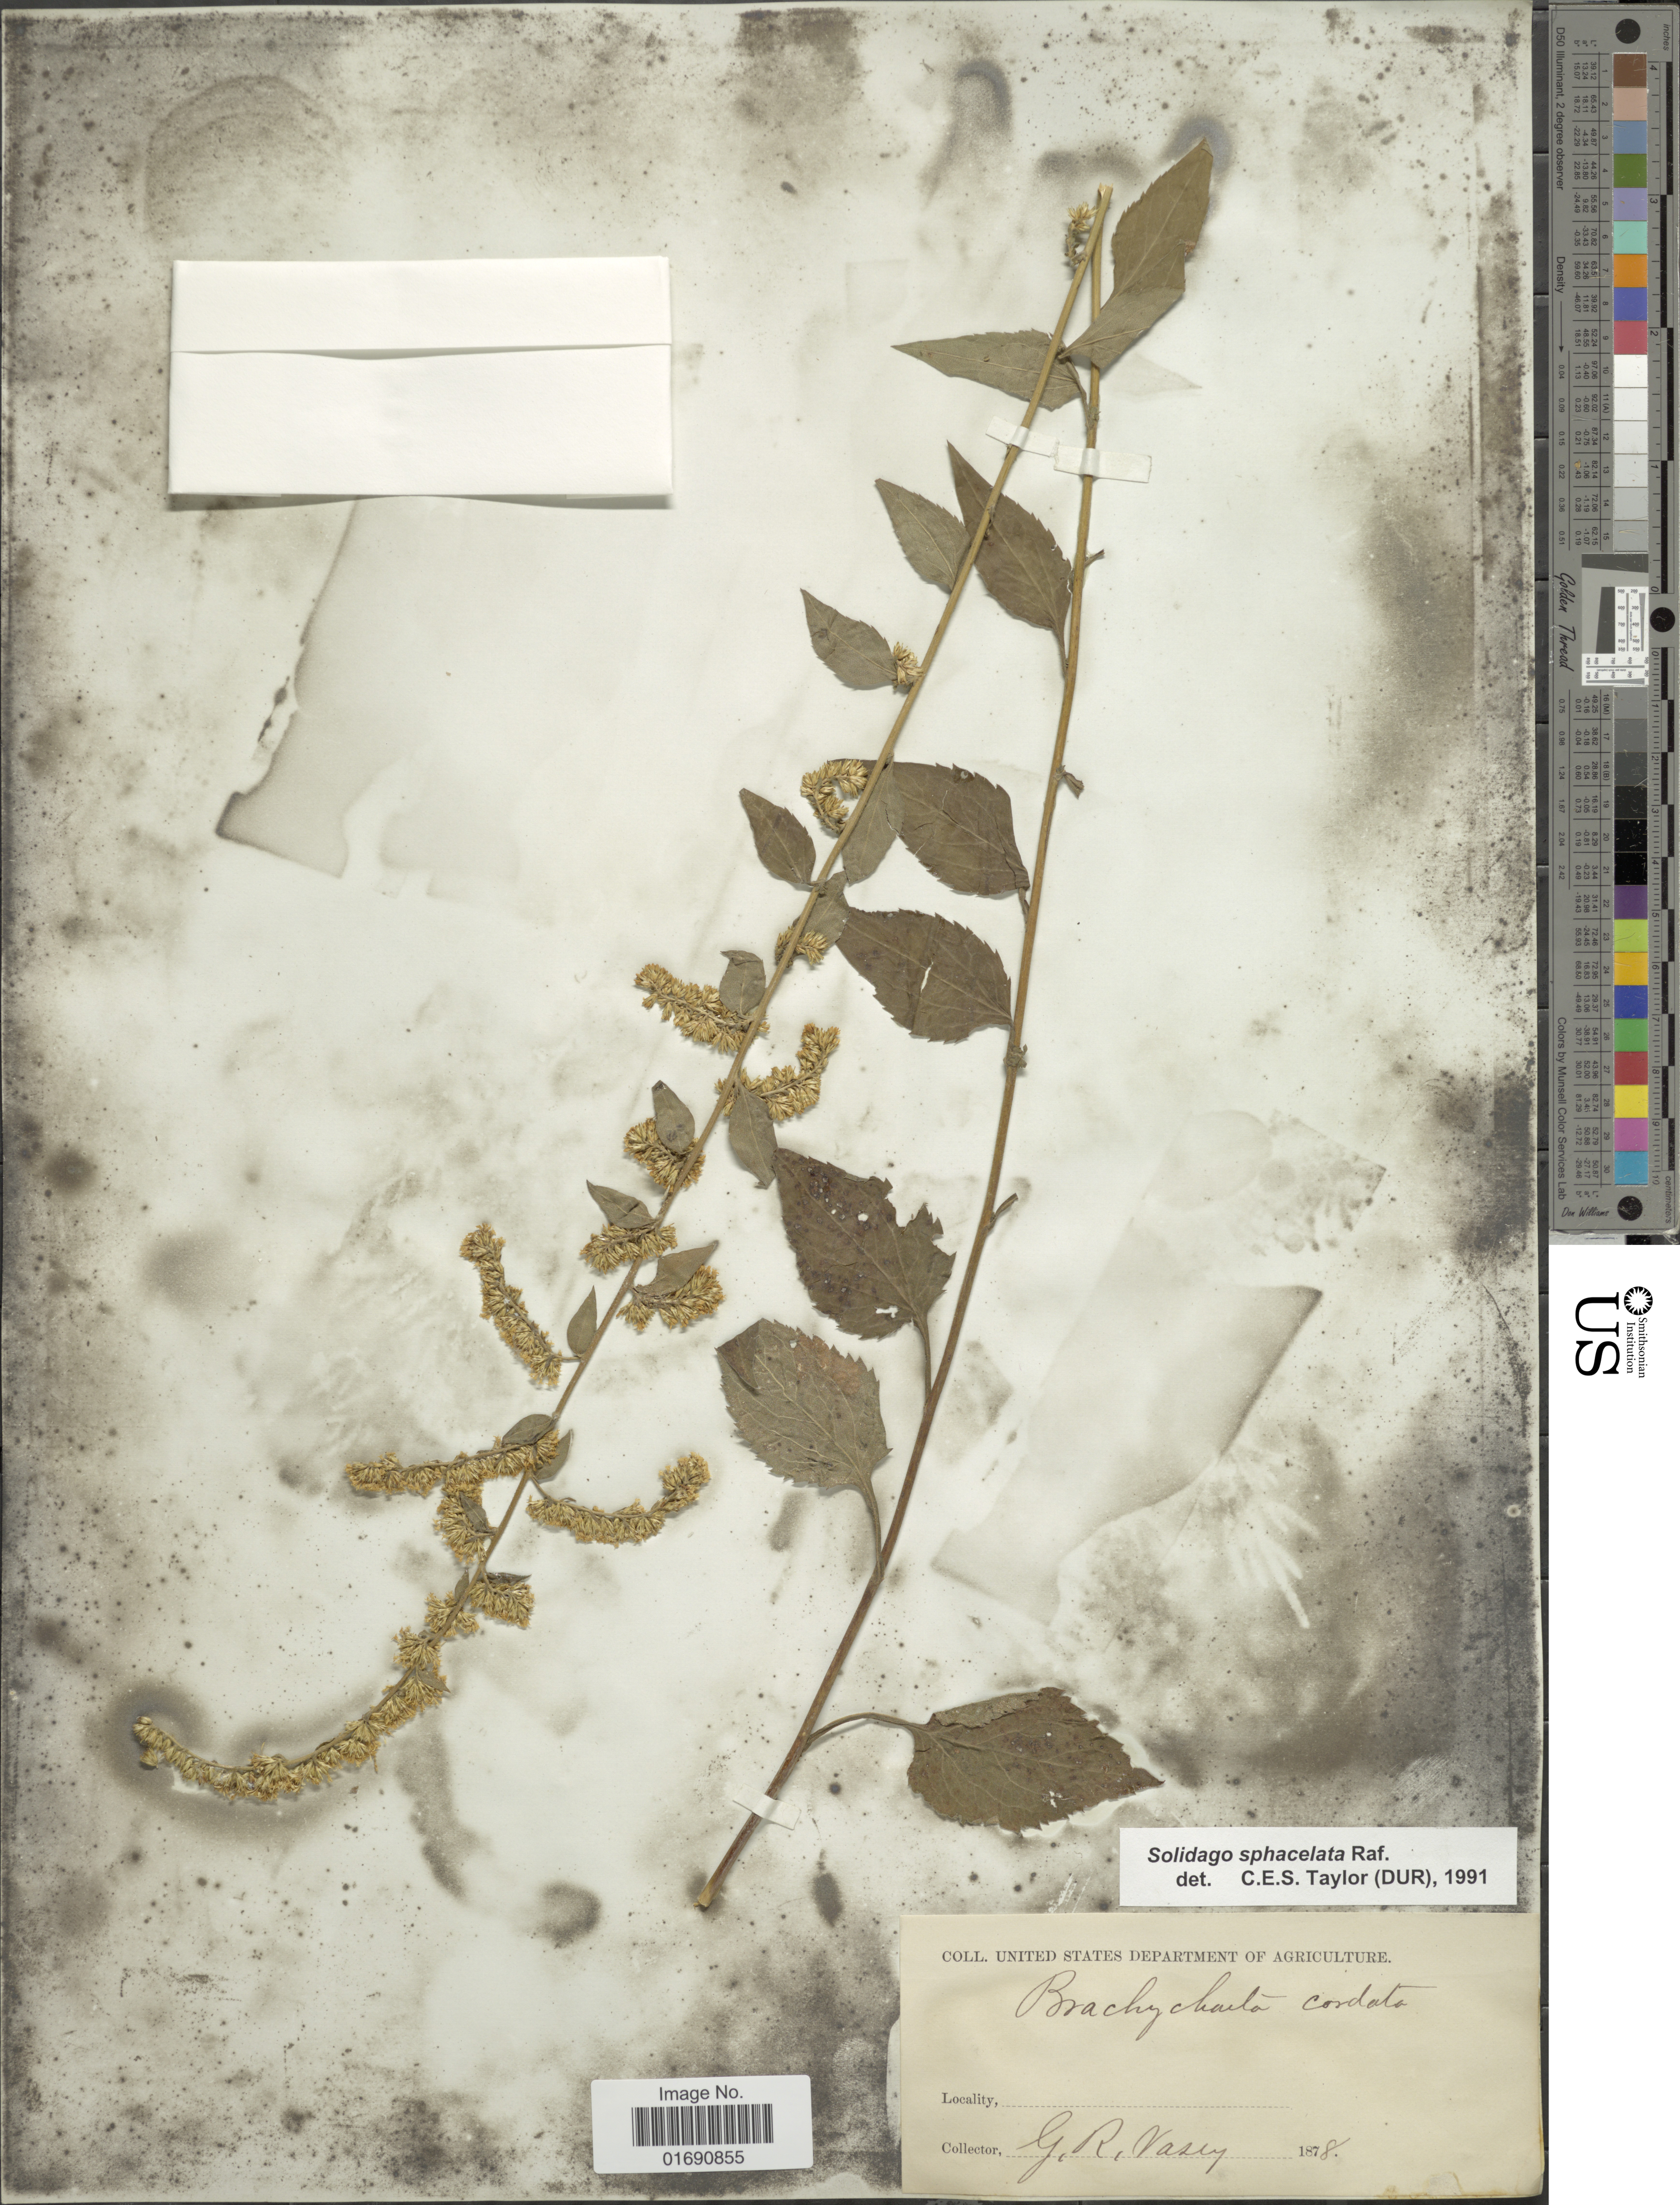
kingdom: Plantae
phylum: Tracheophyta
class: Magnoliopsida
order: Asterales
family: Asteraceae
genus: Solidago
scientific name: Solidago sphacelata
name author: Raf.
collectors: G. R. Vasey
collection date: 1878